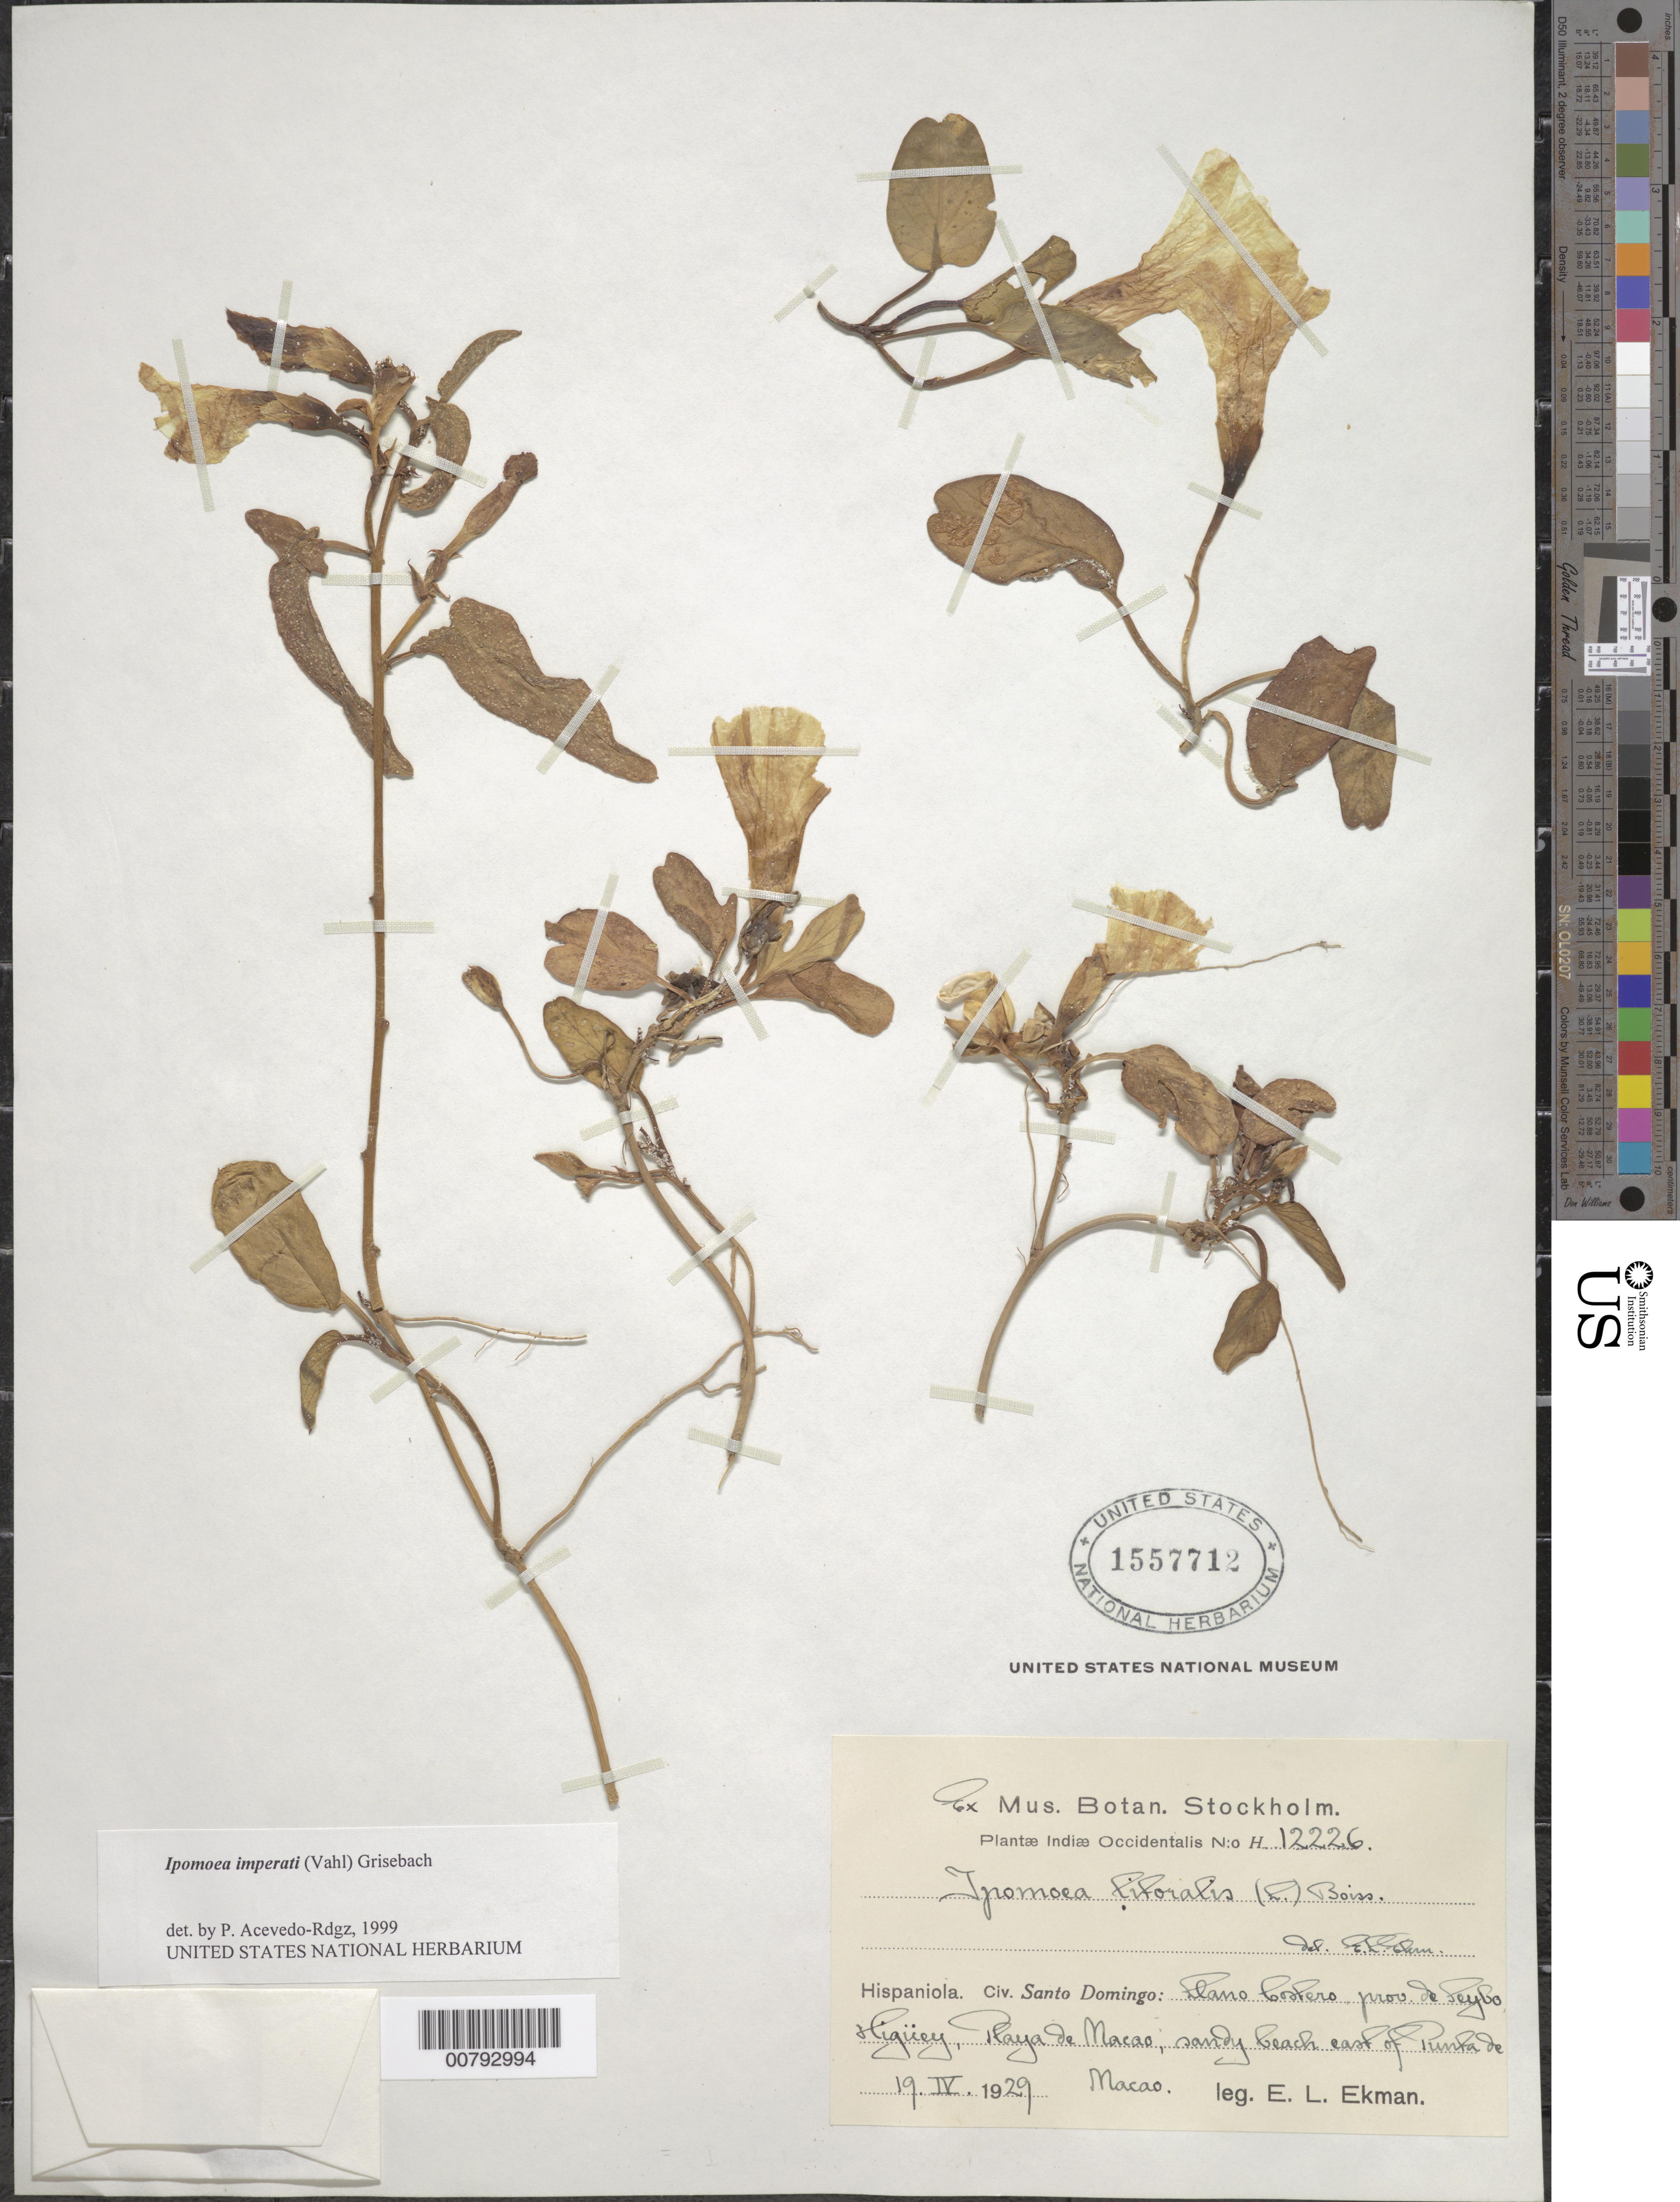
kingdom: Plantae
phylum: Tracheophyta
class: Magnoliopsida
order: Solanales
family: Convolvulaceae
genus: Ipomoea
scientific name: Ipomoea imperati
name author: (Vahl) Griseb.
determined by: Acevedo-Rodríguez, P., (BOT), Smithsonian Institution - National Museum of Natural History (UNITED STATES)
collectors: E. L. Ekman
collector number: H 12226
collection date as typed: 19 Apr 1929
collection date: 1929-04-19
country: Dominican Republic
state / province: El Seibo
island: Hispaniola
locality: Llano Costero, Higüey, Macao Beach, east of Punta de Macao.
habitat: Sandy beach.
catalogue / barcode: US 1557712